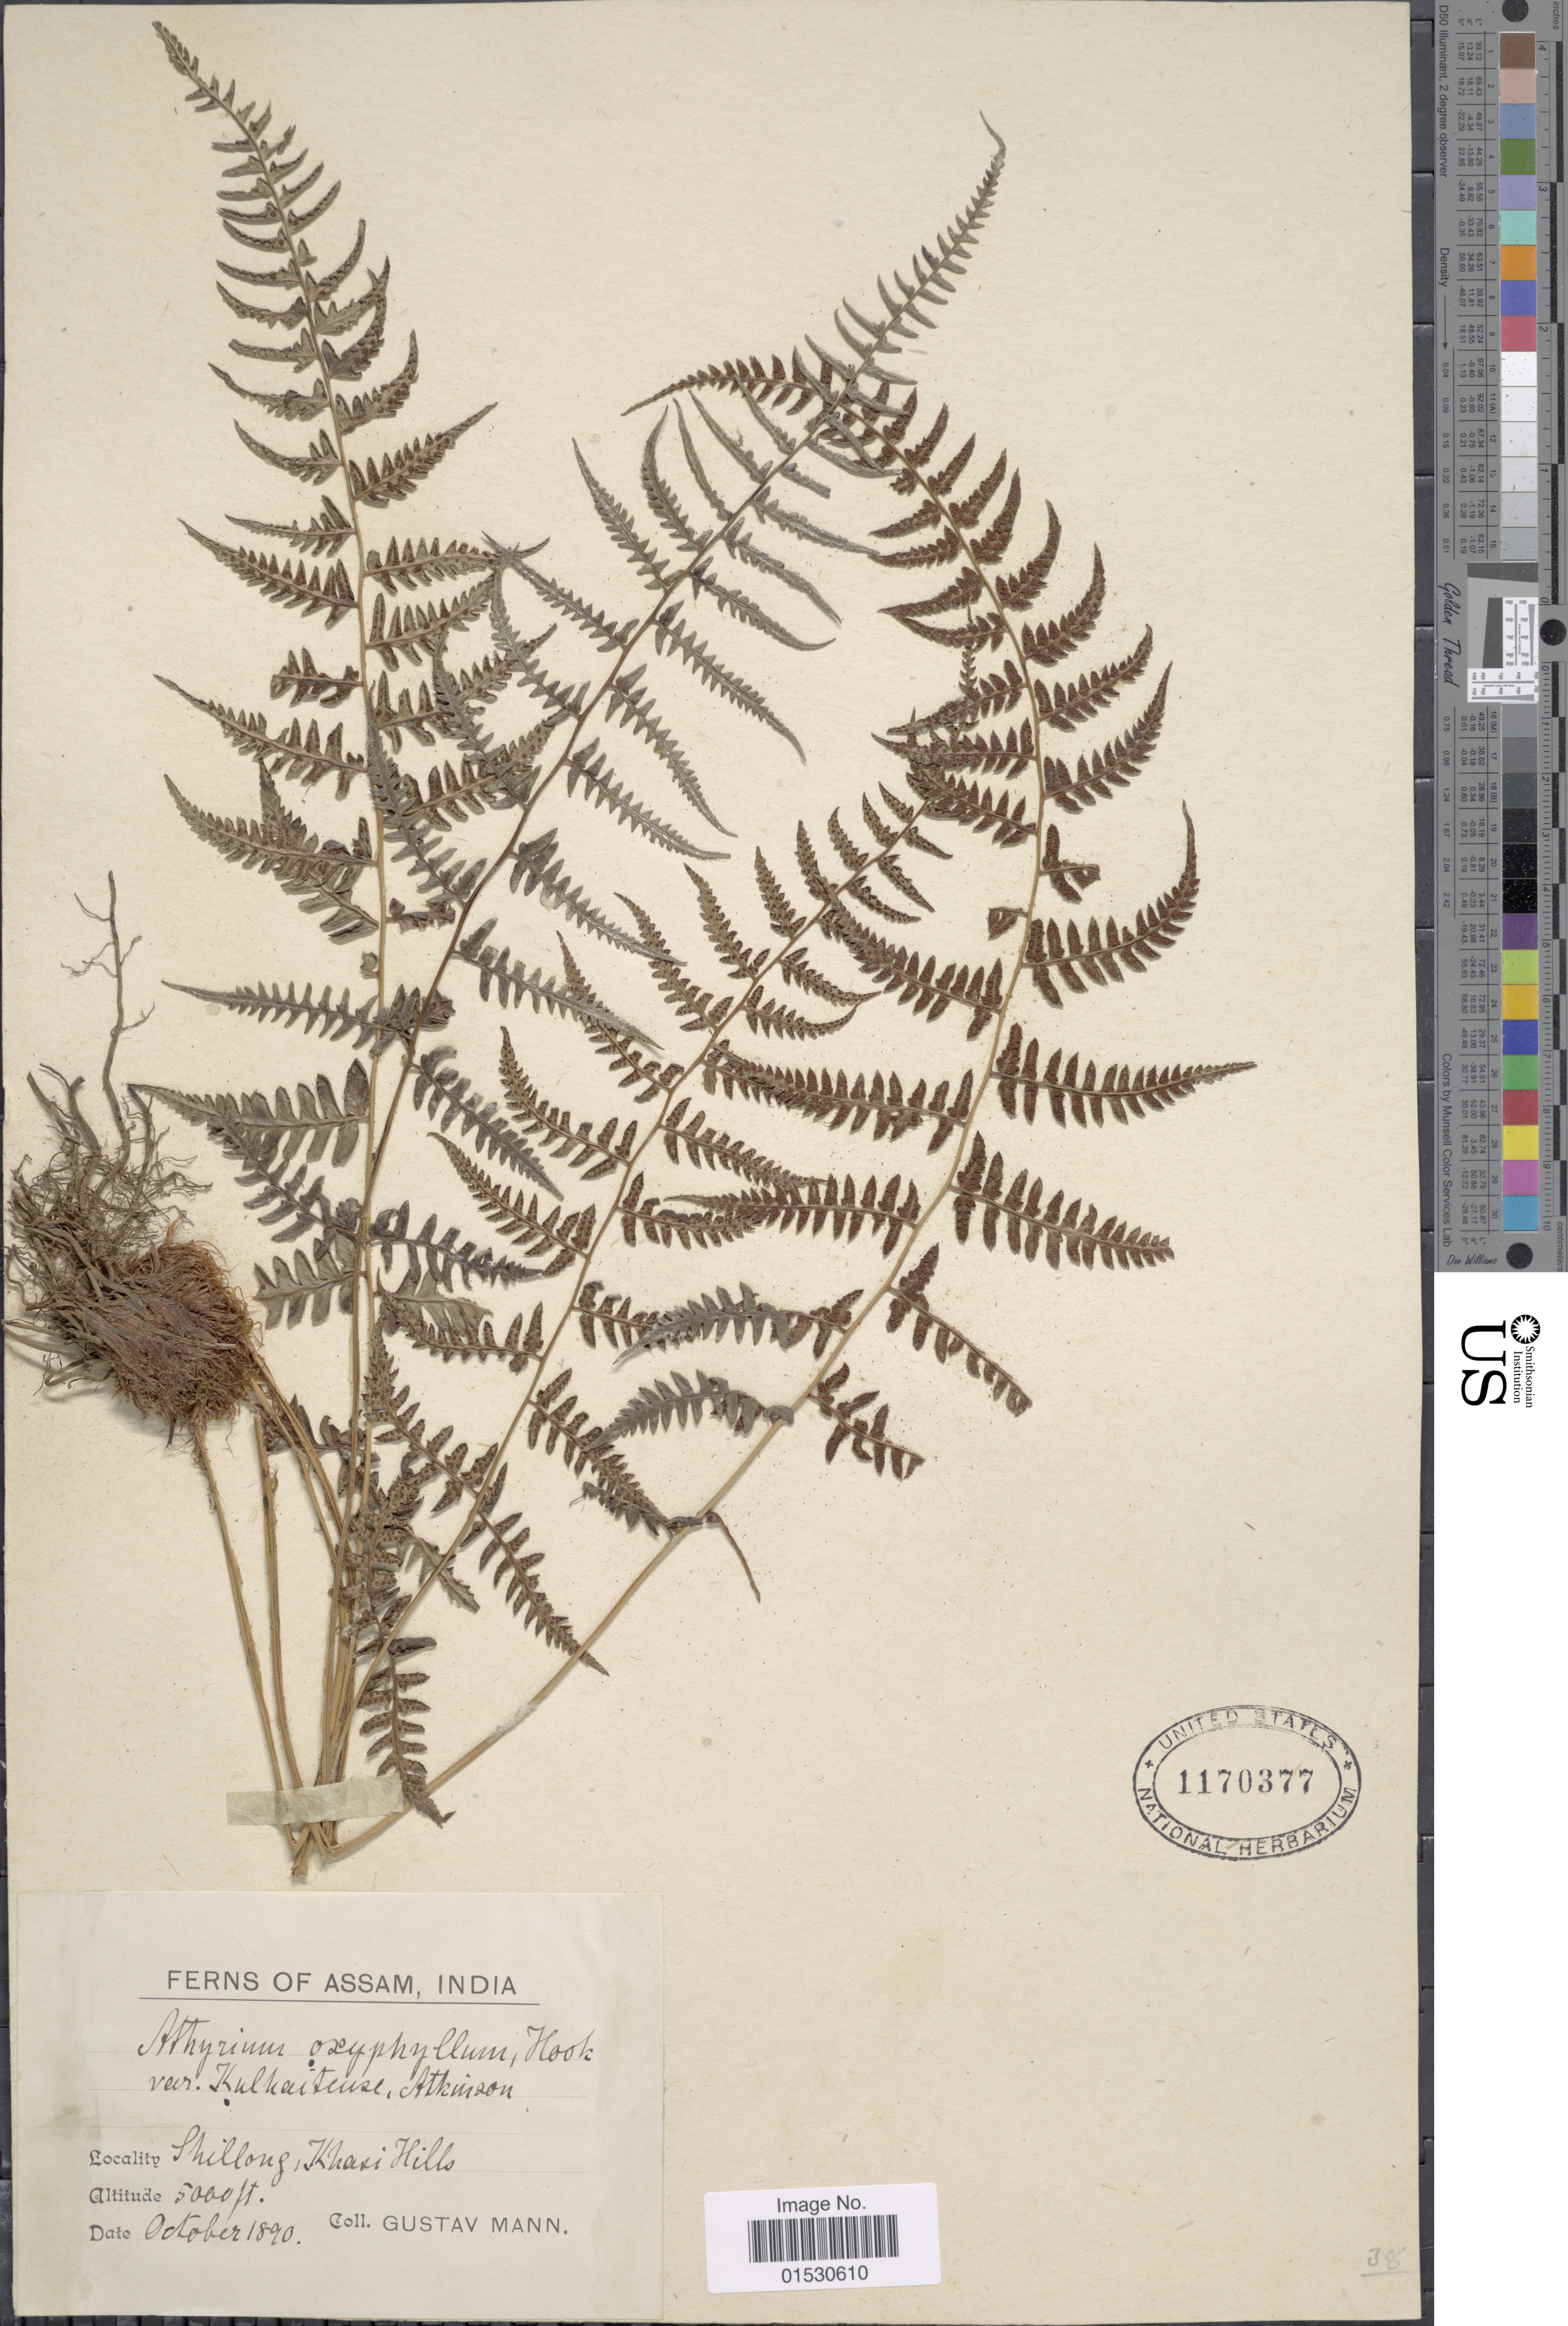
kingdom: Plantae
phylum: Tracheophyta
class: Polypodiopsida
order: Polypodiales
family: Athyriaceae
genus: Athyrium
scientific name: Athyrium drepanopterum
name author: (Kunze) A. Braun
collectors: G. Mann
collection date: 1890-10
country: India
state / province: Meghalaya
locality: Shillong, Khasi Hills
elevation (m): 1524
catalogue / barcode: US 1170377